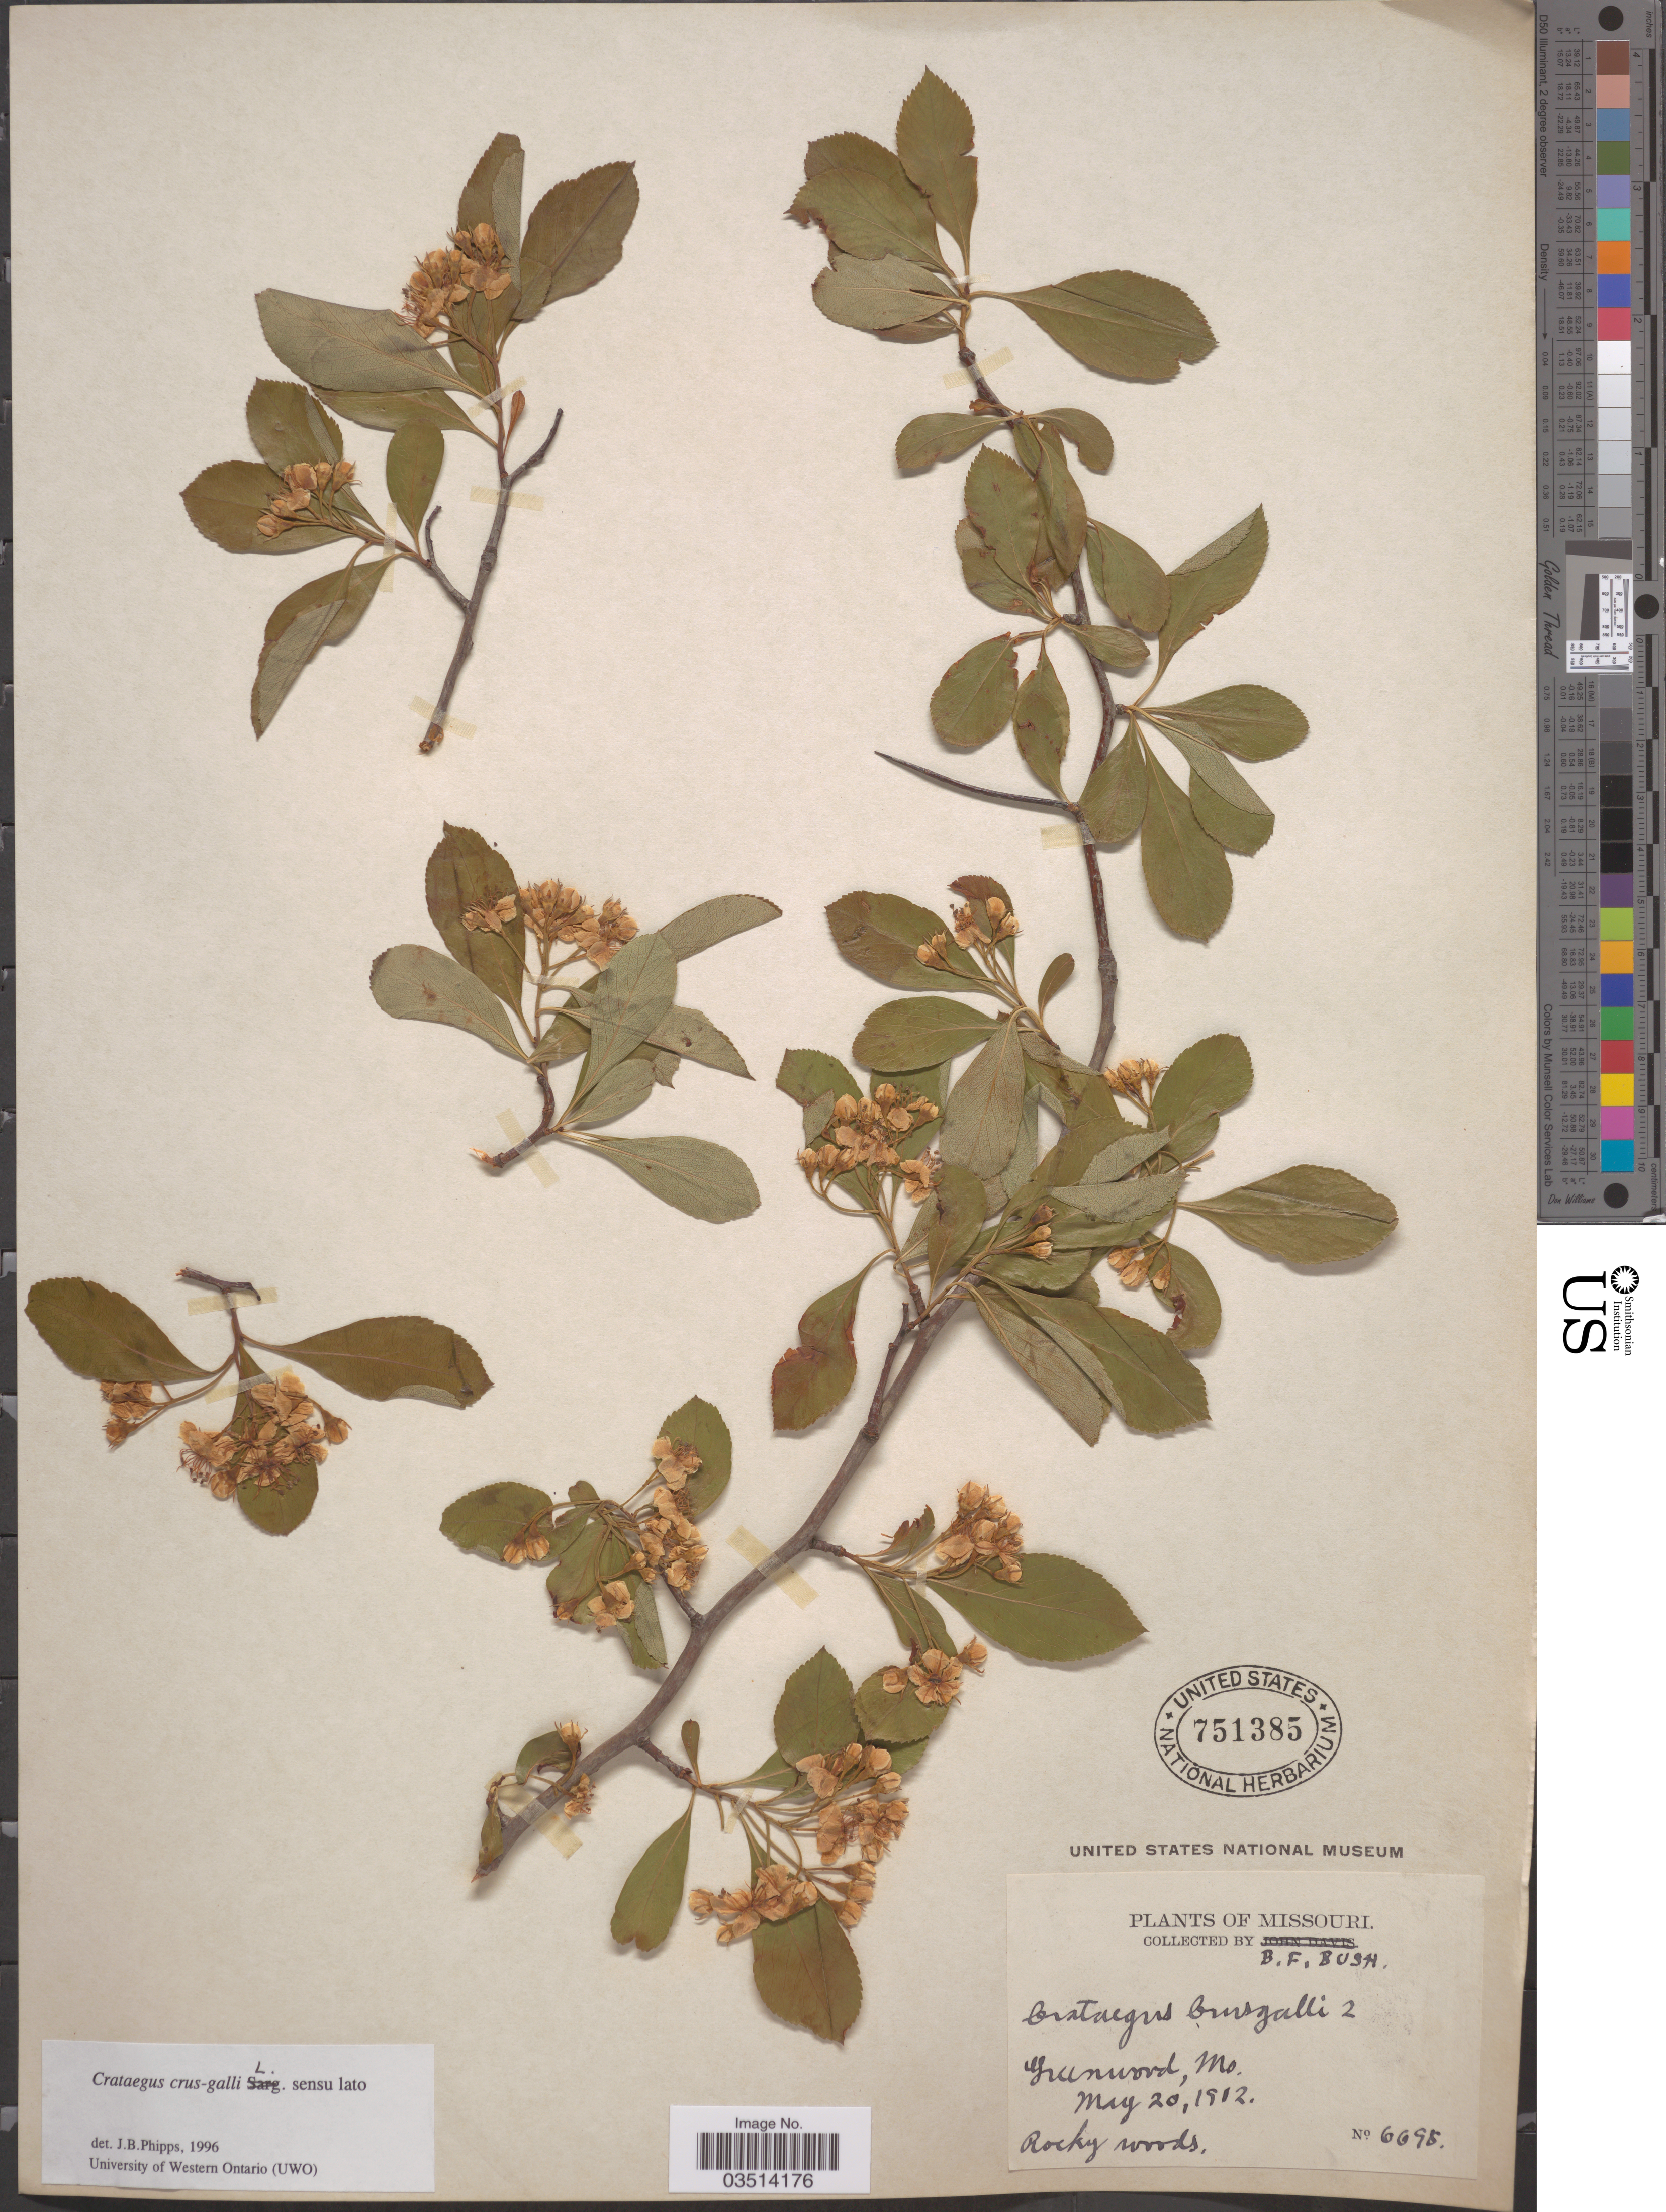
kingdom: Plantae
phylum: Tracheophyta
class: Magnoliopsida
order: Rosales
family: Rosaceae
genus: Crataegus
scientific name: Crataegus crus-galli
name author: L.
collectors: B. F. Bush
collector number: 6698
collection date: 1912-05-20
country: United States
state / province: Missouri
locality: Greenwood.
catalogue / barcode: US 751385